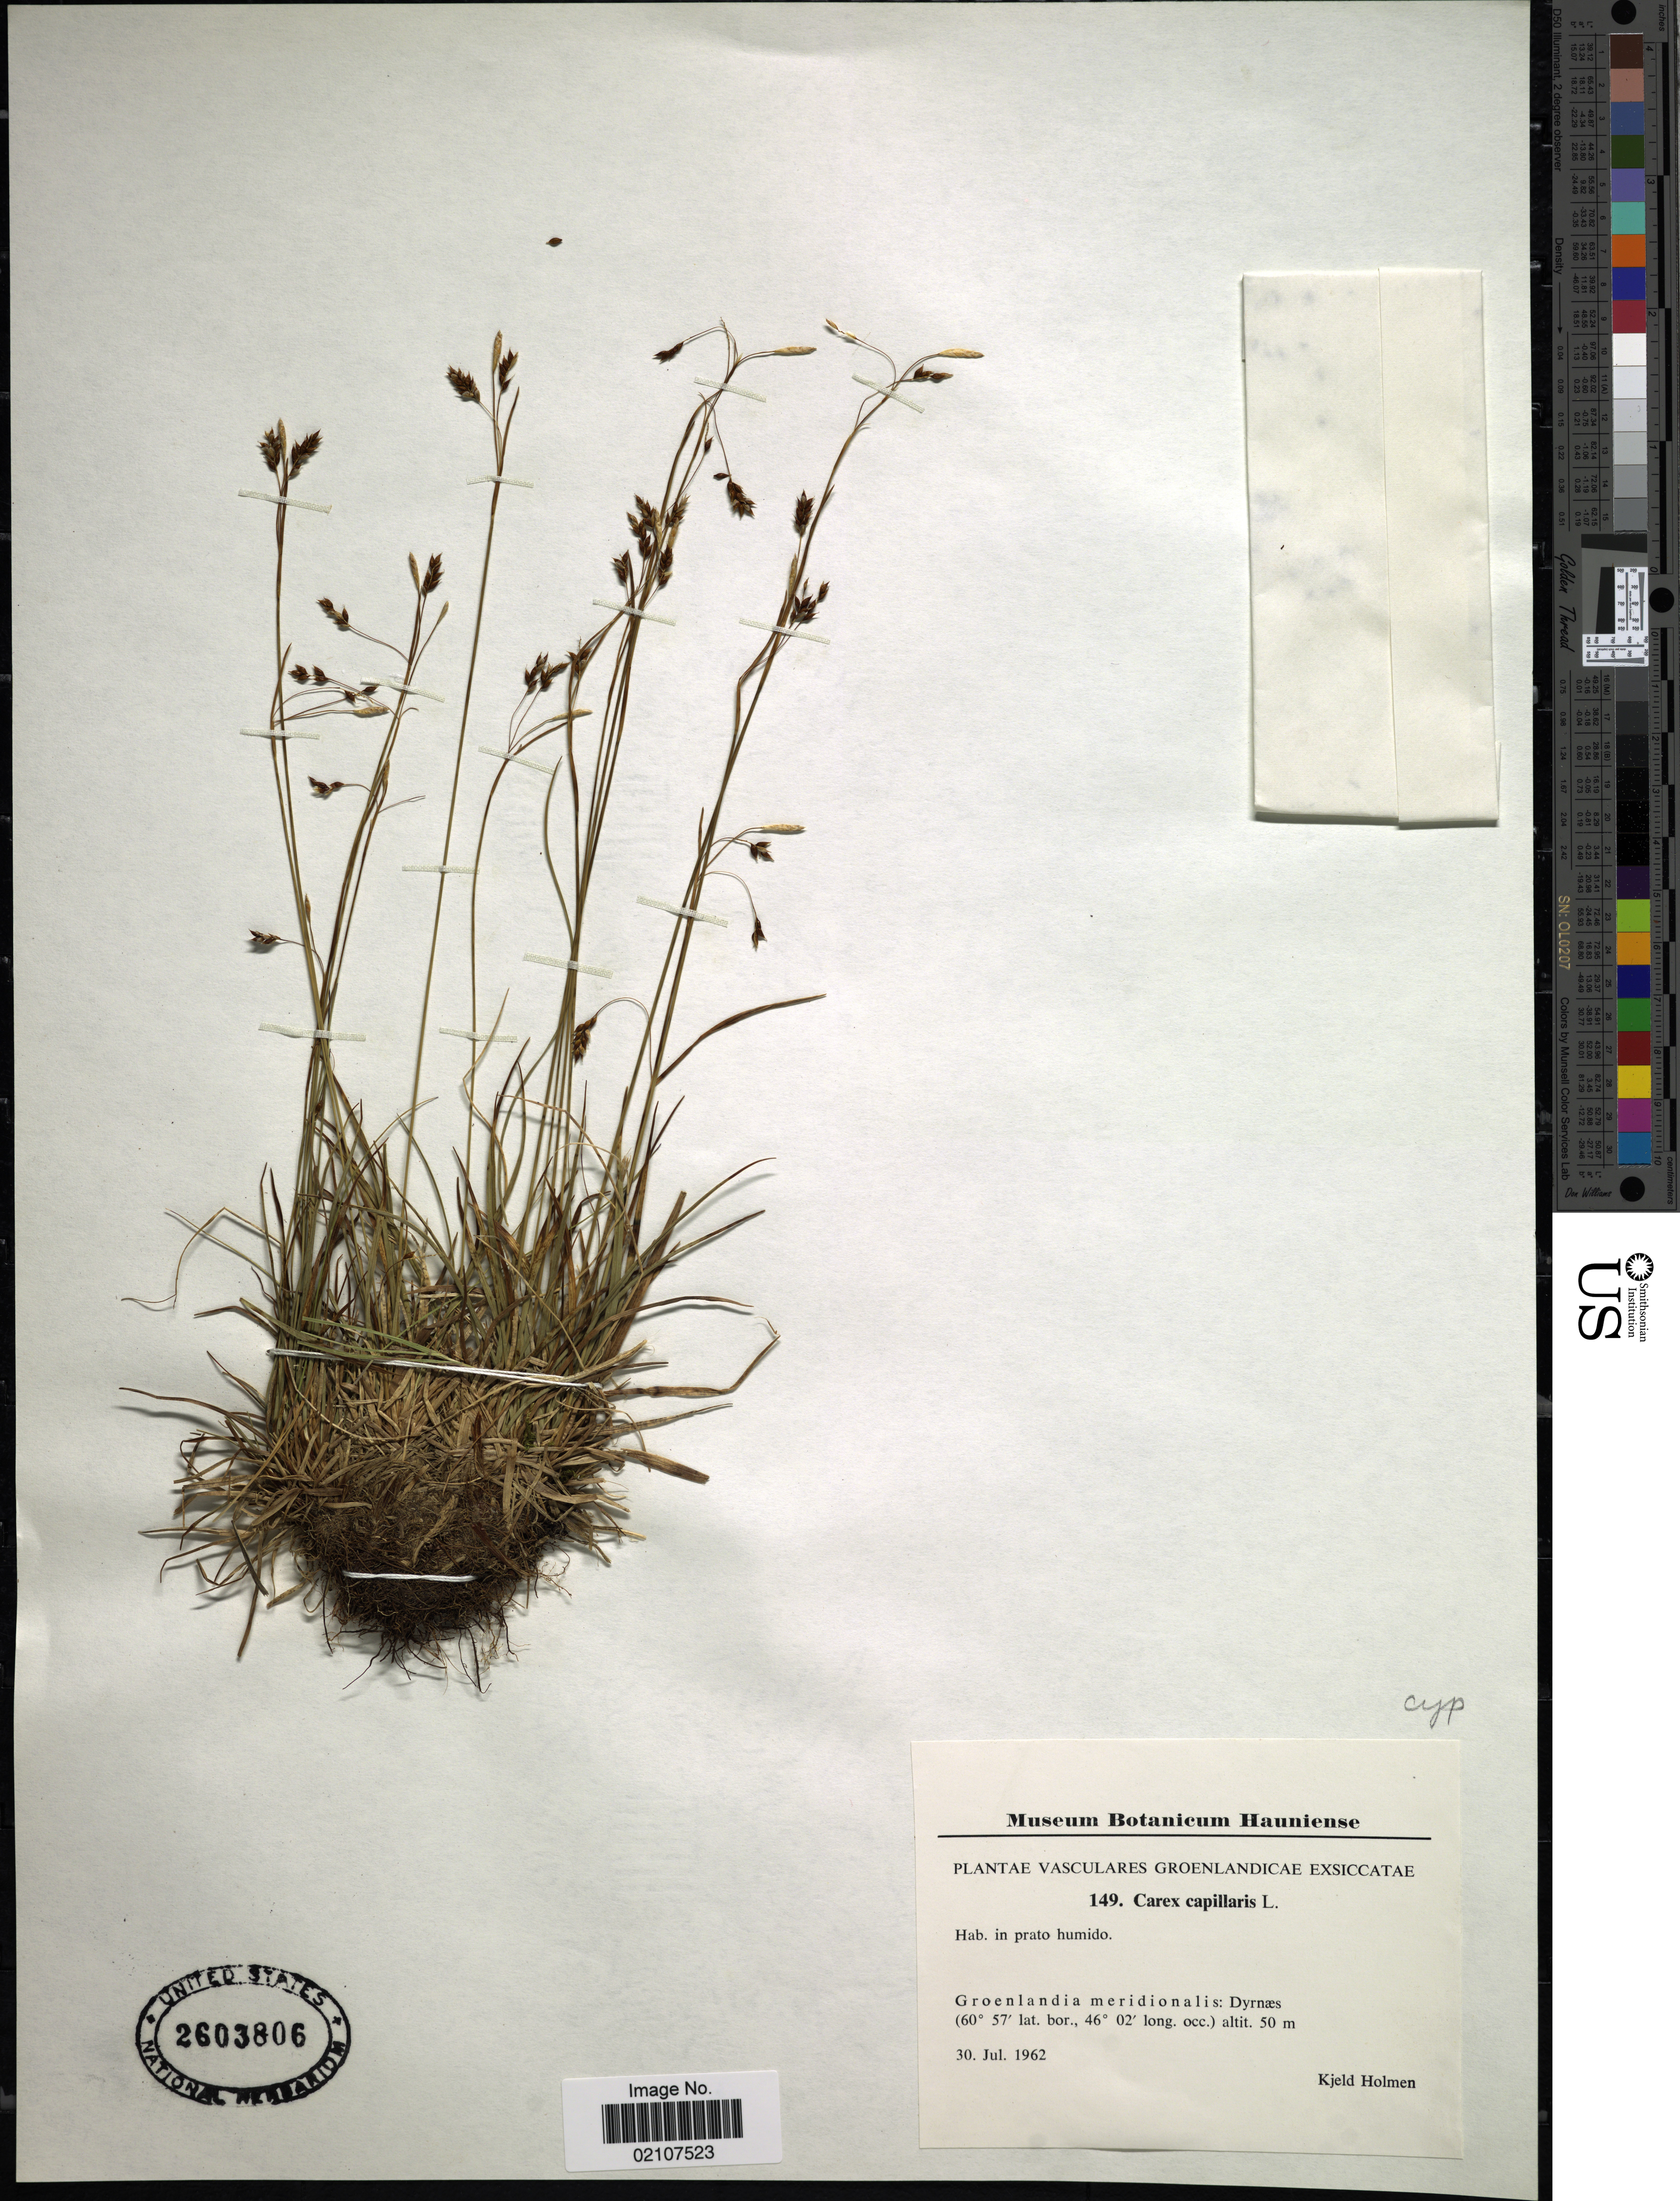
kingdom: Plantae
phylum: Tracheophyta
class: Liliopsida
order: Poales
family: Cyperaceae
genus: Carex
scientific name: Carex capillaris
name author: L.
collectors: K. A. Holmen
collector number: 149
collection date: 1962-07-30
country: Greenland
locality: Vasculares Groenlandia meridionalis: Dyrnæs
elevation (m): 50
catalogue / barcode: US 2603806